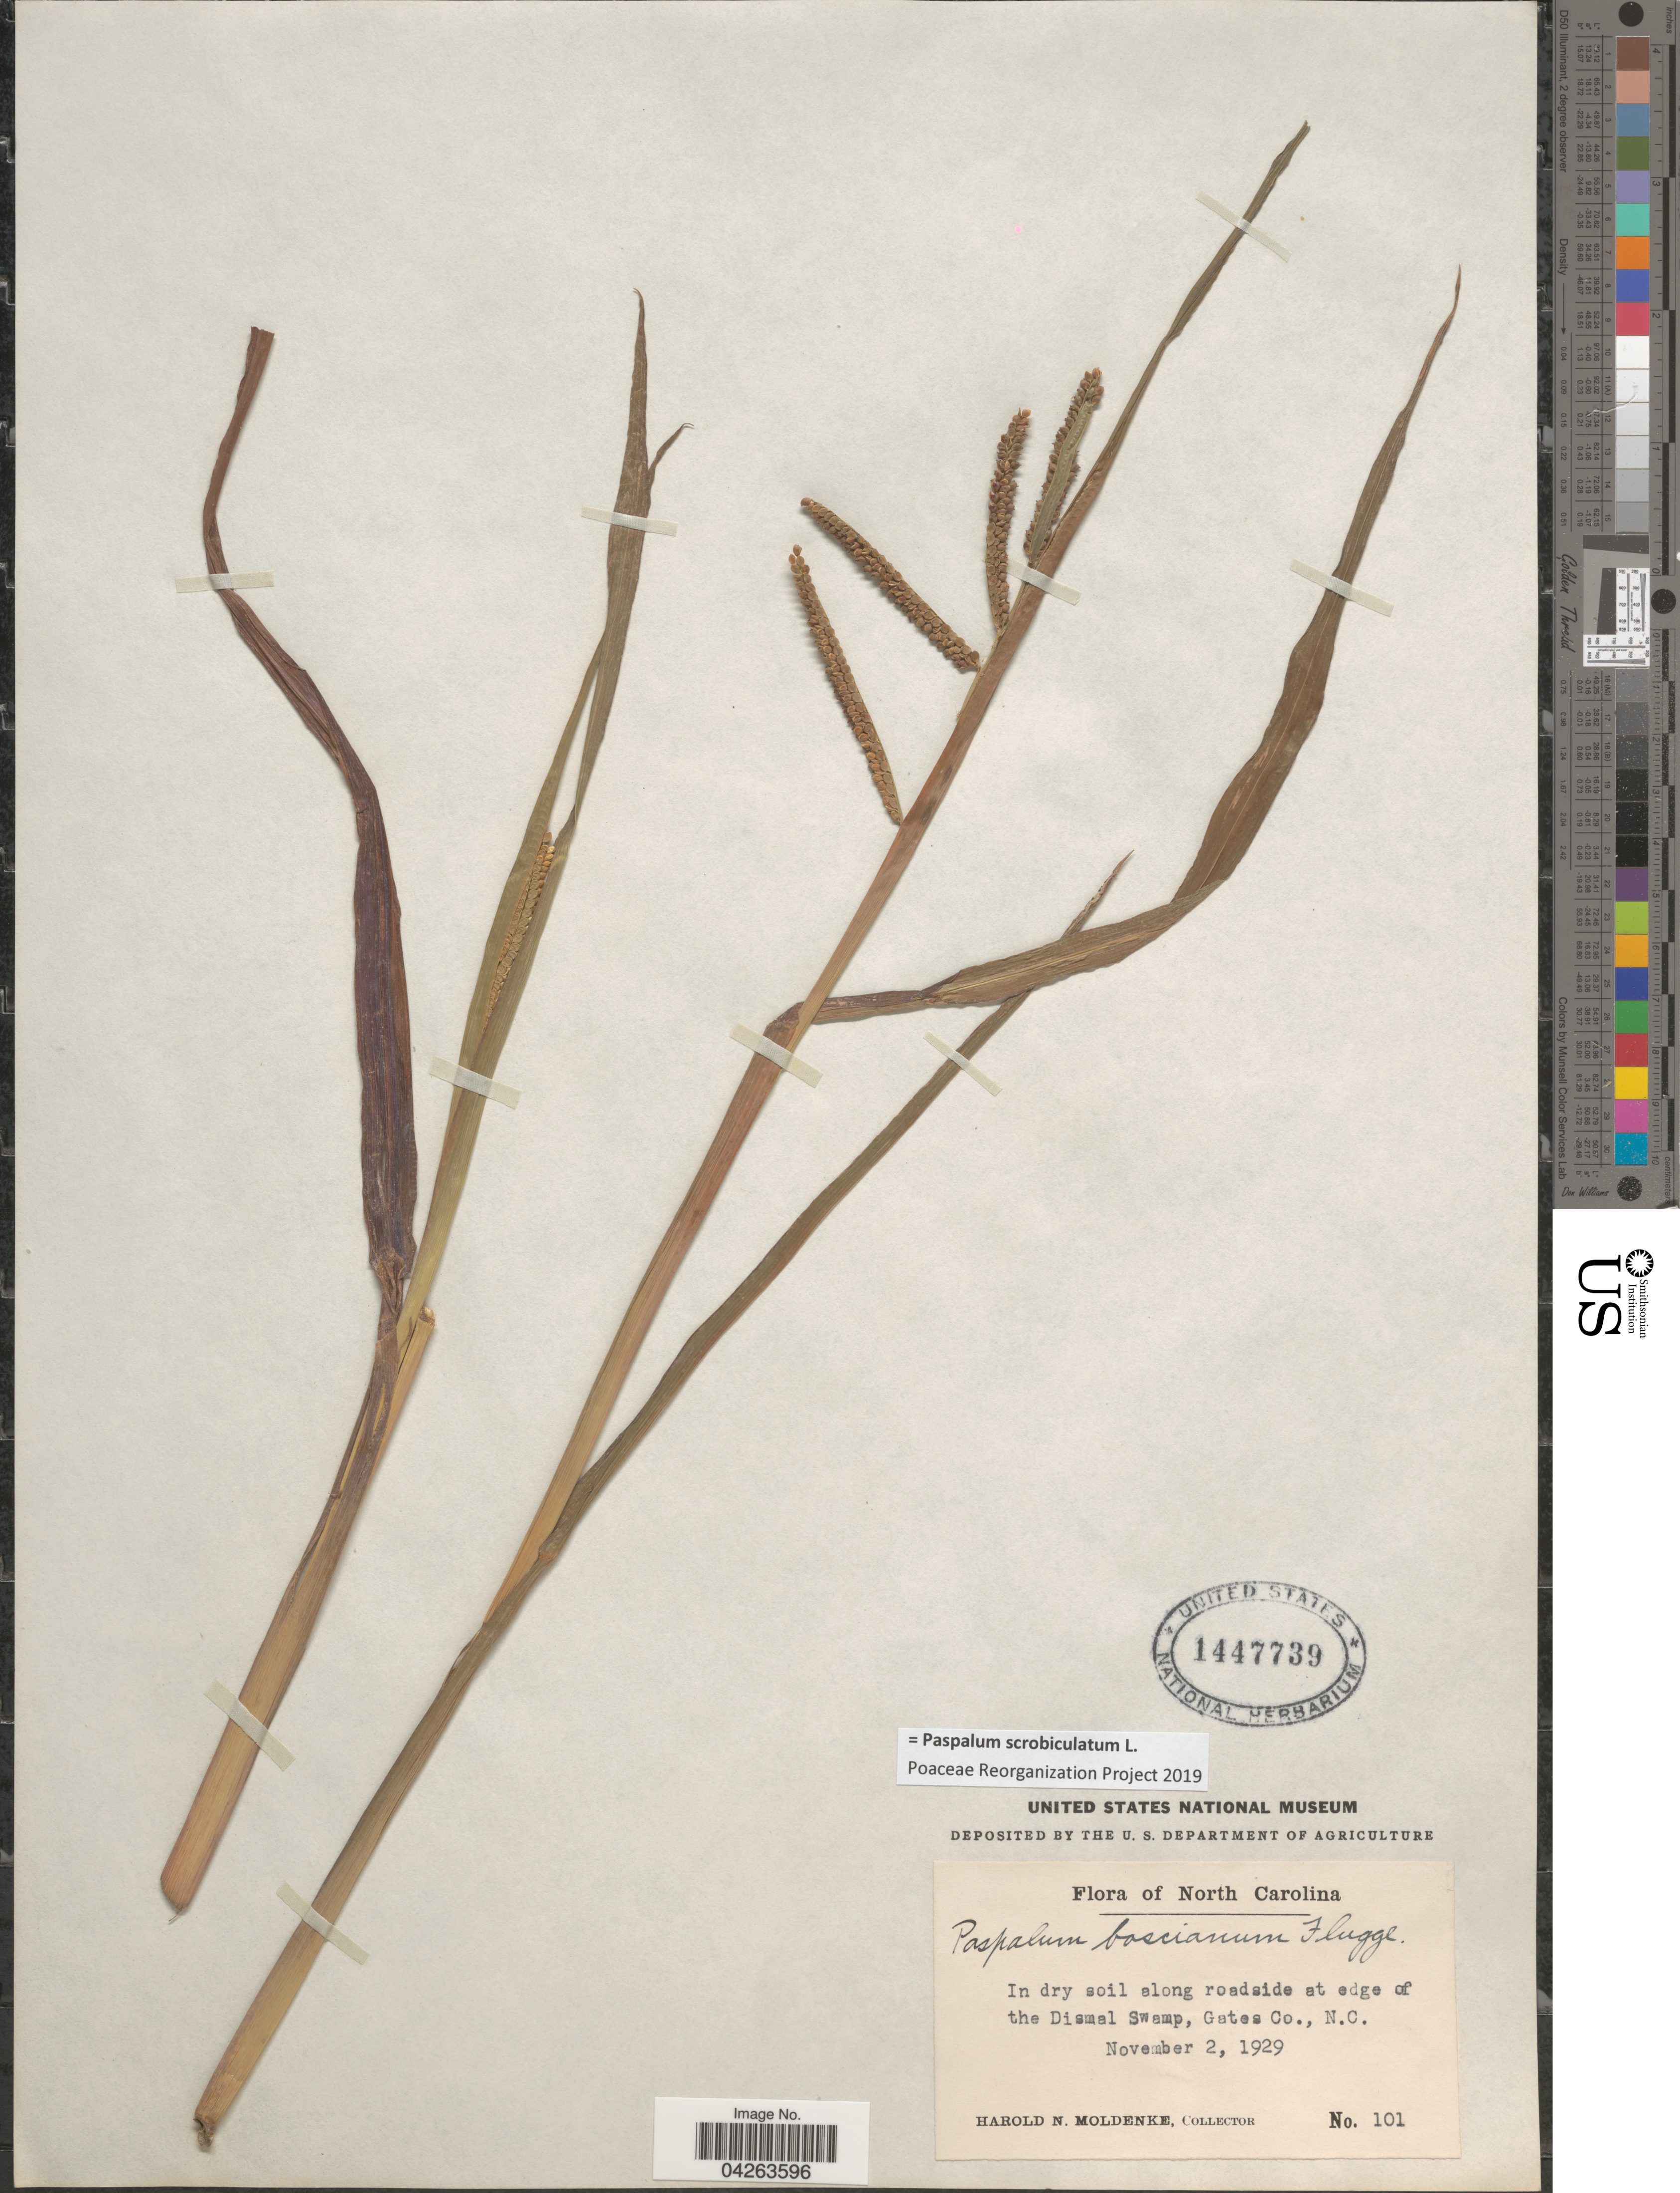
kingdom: Plantae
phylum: Tracheophyta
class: Liliopsida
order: Poales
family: Poaceae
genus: Paspalum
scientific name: Paspalum scrobiculatum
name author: L.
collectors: H. N. Moldenke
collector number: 101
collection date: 1929-11-02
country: United States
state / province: North Carolina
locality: In dry soil along roadside at edge of the Dismal Swamp, Gates Co.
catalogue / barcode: US 1447739